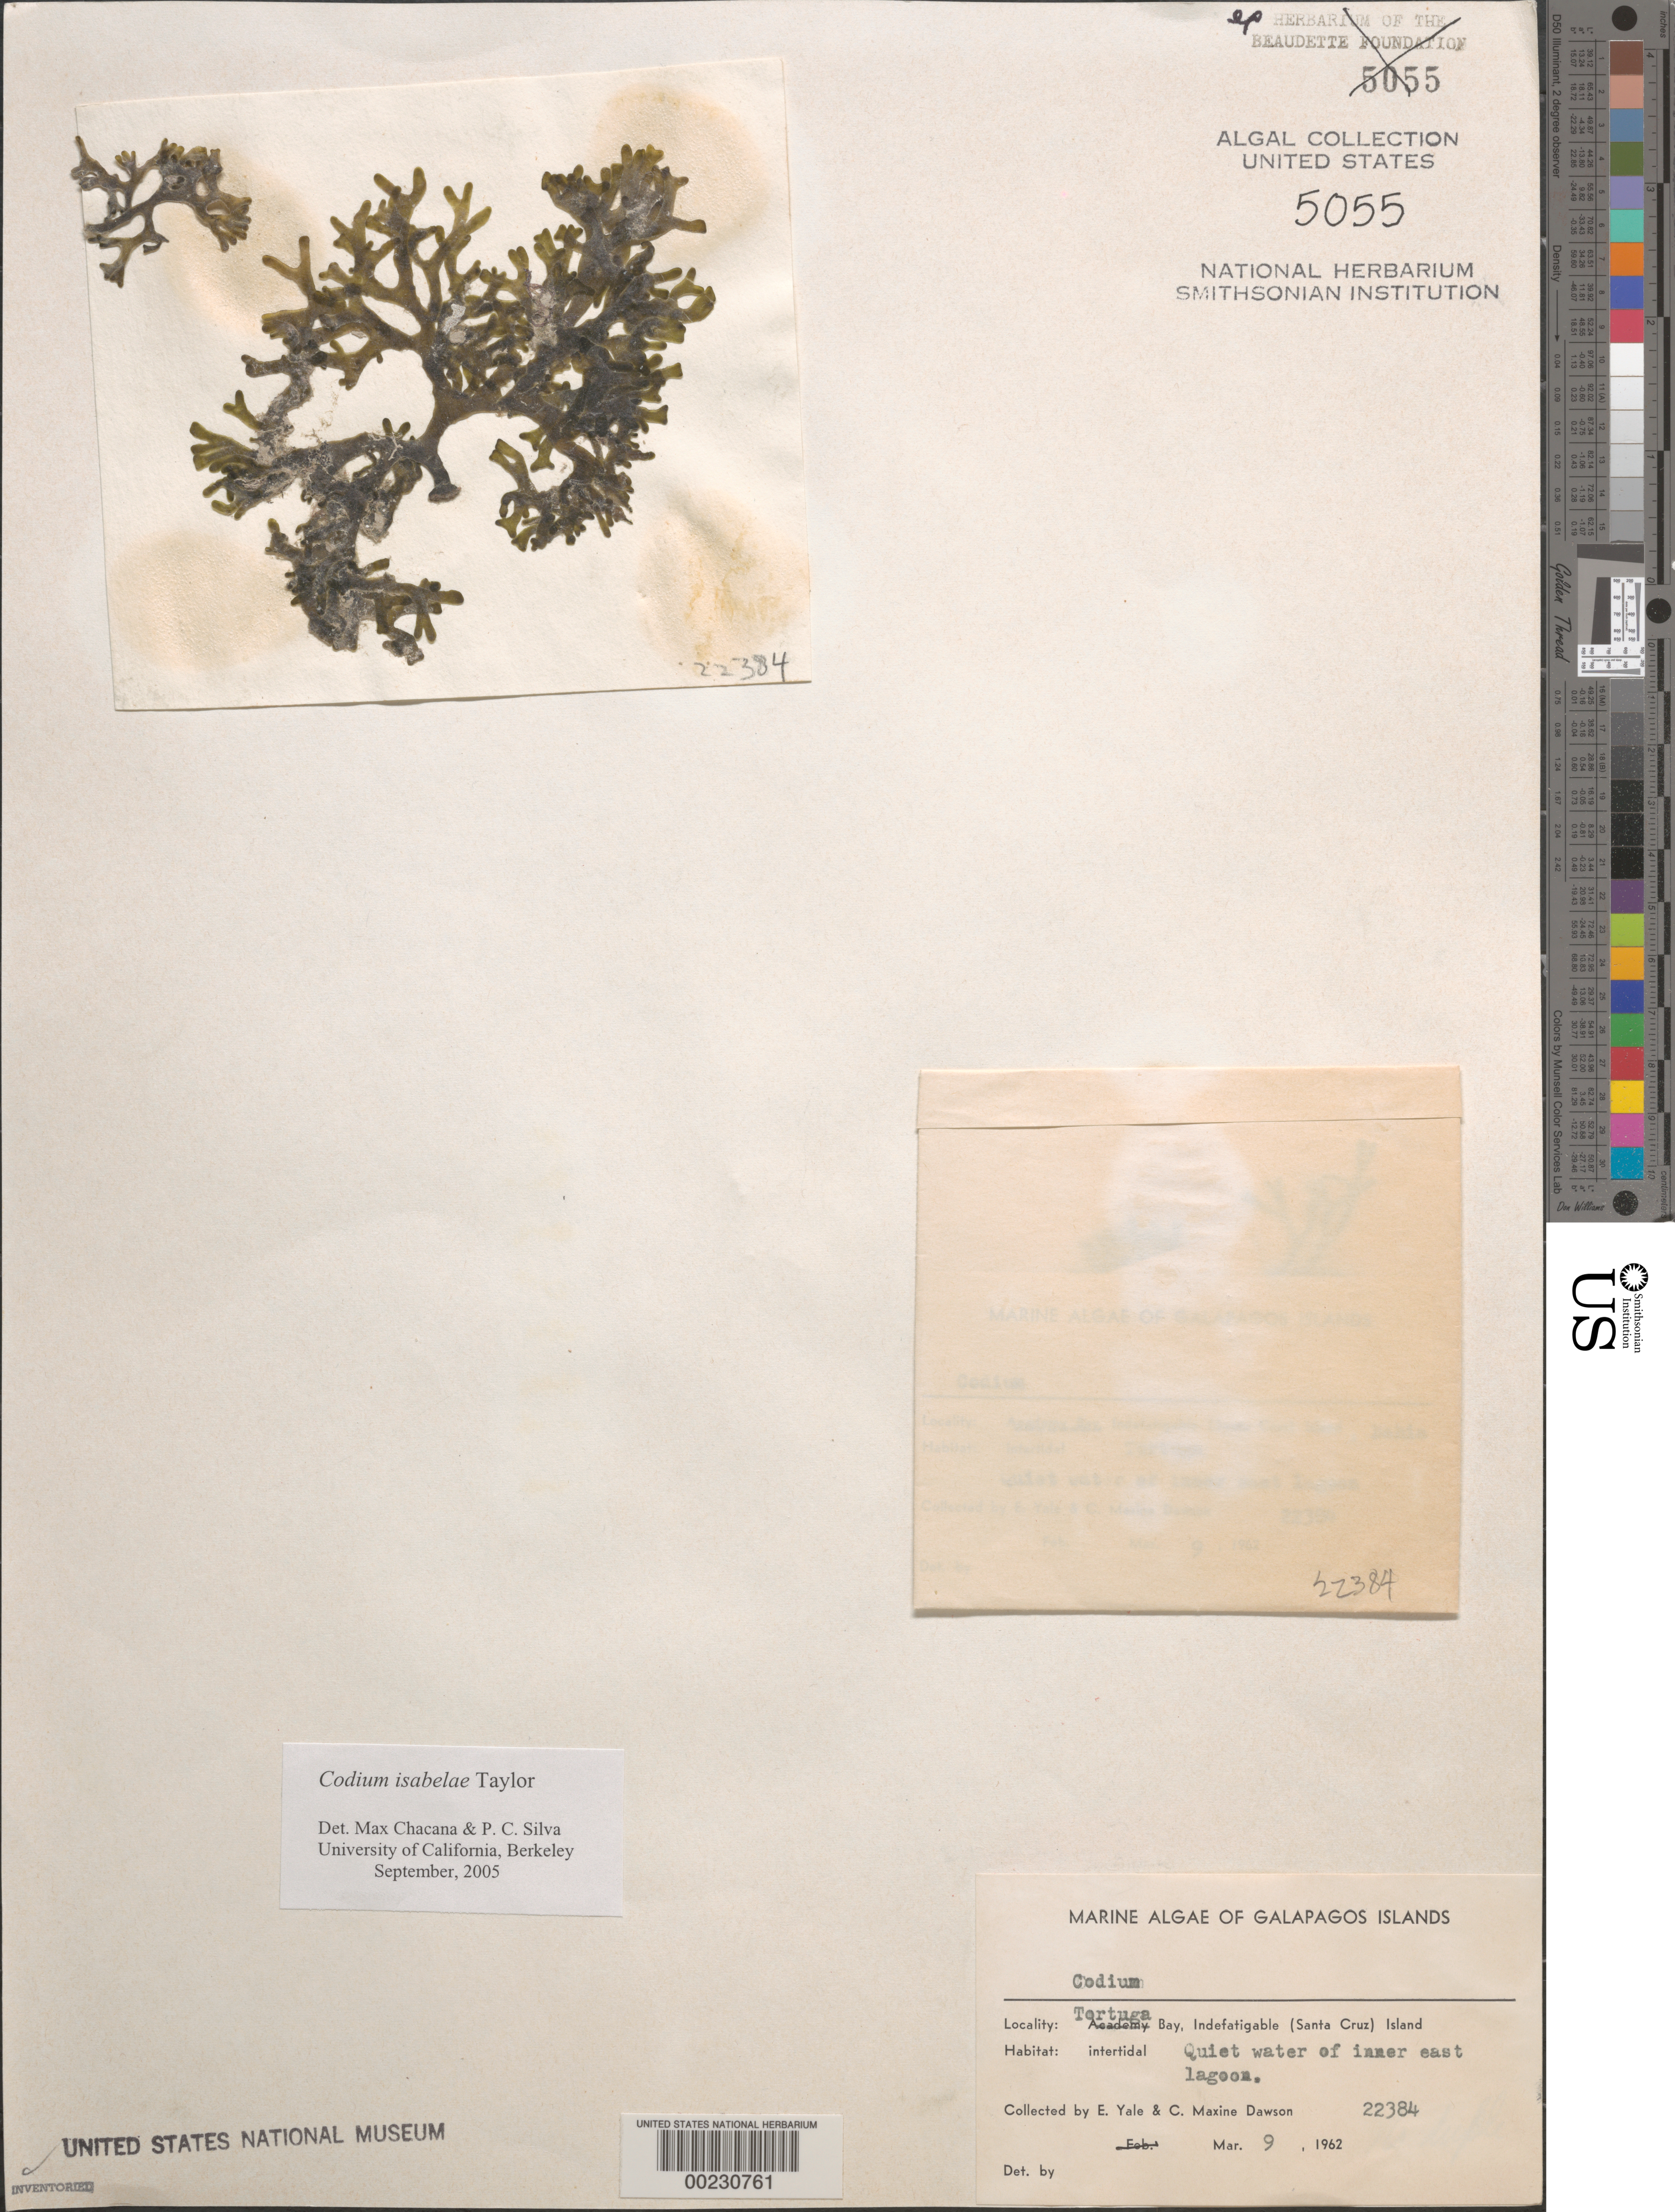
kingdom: Plantae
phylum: Chlorophyta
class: Ulvophyceae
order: Bryopsidales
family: Codiaceae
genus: Codium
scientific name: Codium isabelae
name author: W.R. Taylor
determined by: Chacana, M. E.; Silva, P. C.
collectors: E. Y. Dawson & C. M. Dawson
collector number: EYD 22384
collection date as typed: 09 Mar 1962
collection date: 1962-03-09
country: Ecuador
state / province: Colón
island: Santa Cruz [Indefatigable, Chaves]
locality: Tortuga Bay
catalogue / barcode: US 5055